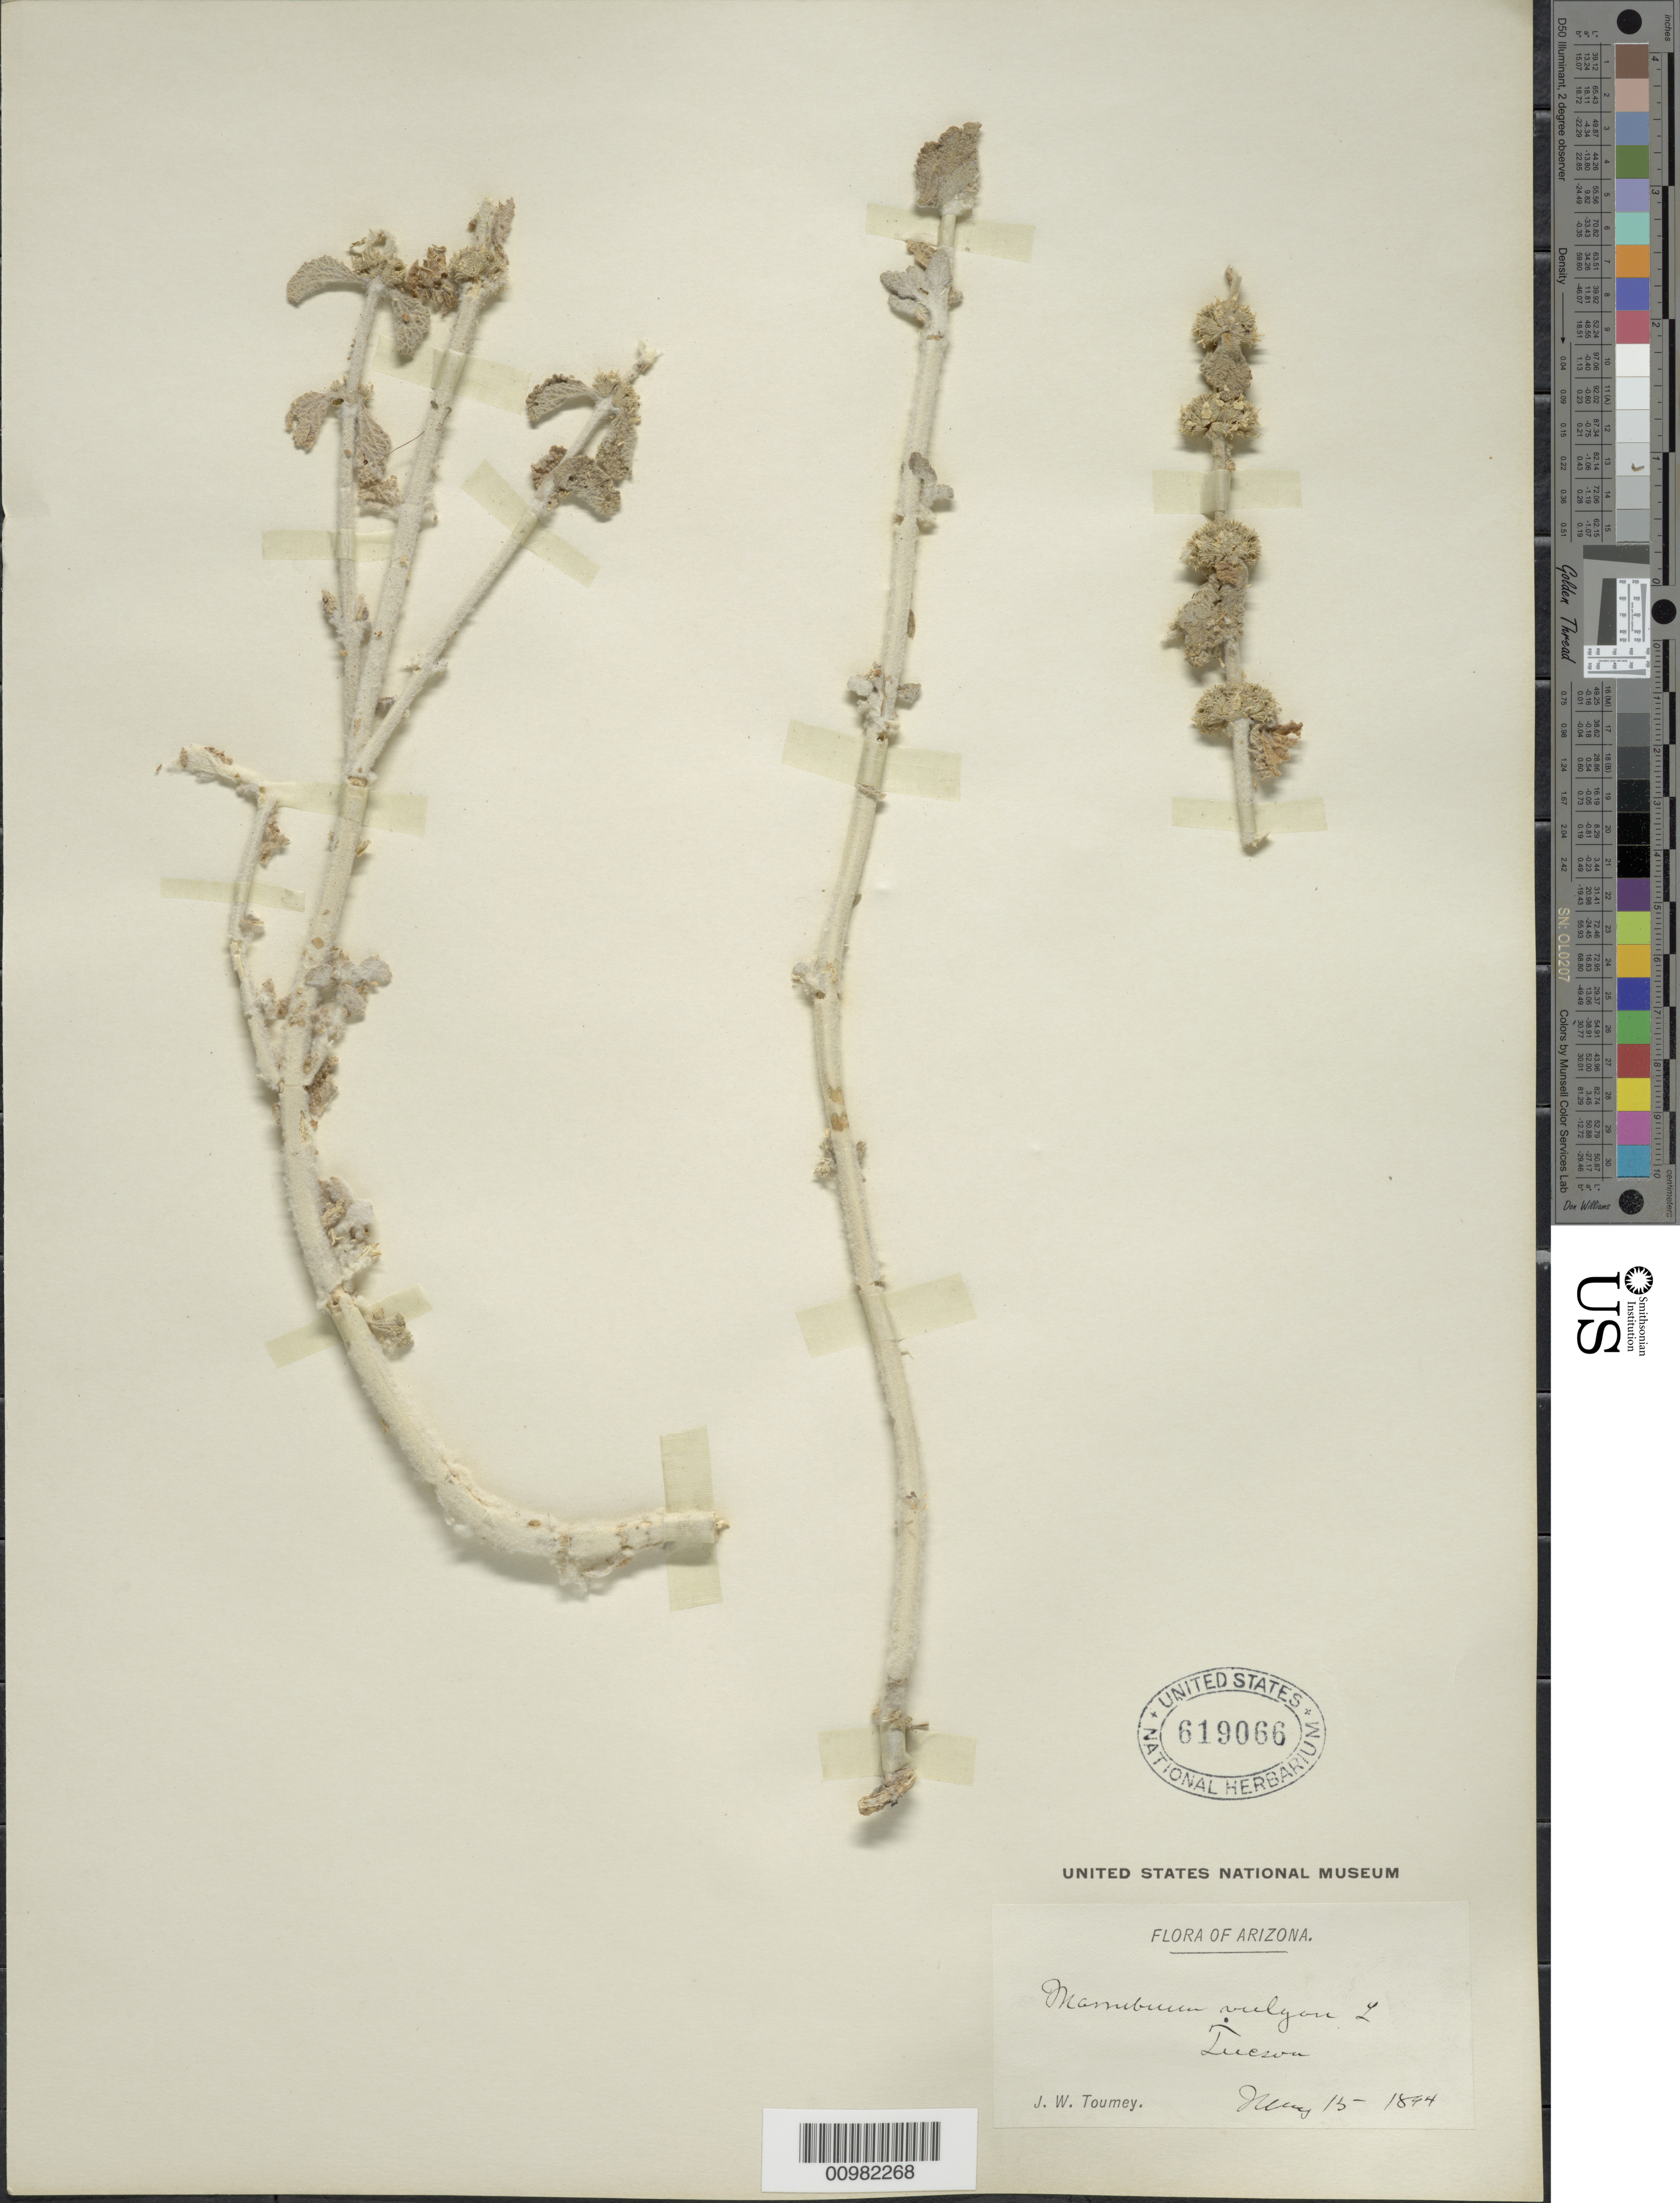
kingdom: Plantae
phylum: Tracheophyta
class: Magnoliopsida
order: Lamiales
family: Lamiaceae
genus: Marrubium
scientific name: Marrubium vulgare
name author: L.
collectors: J. W. Toumey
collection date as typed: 15 May 1894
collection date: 1894-05-15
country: United States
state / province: Arizona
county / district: Pima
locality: Tucson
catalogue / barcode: US 619066